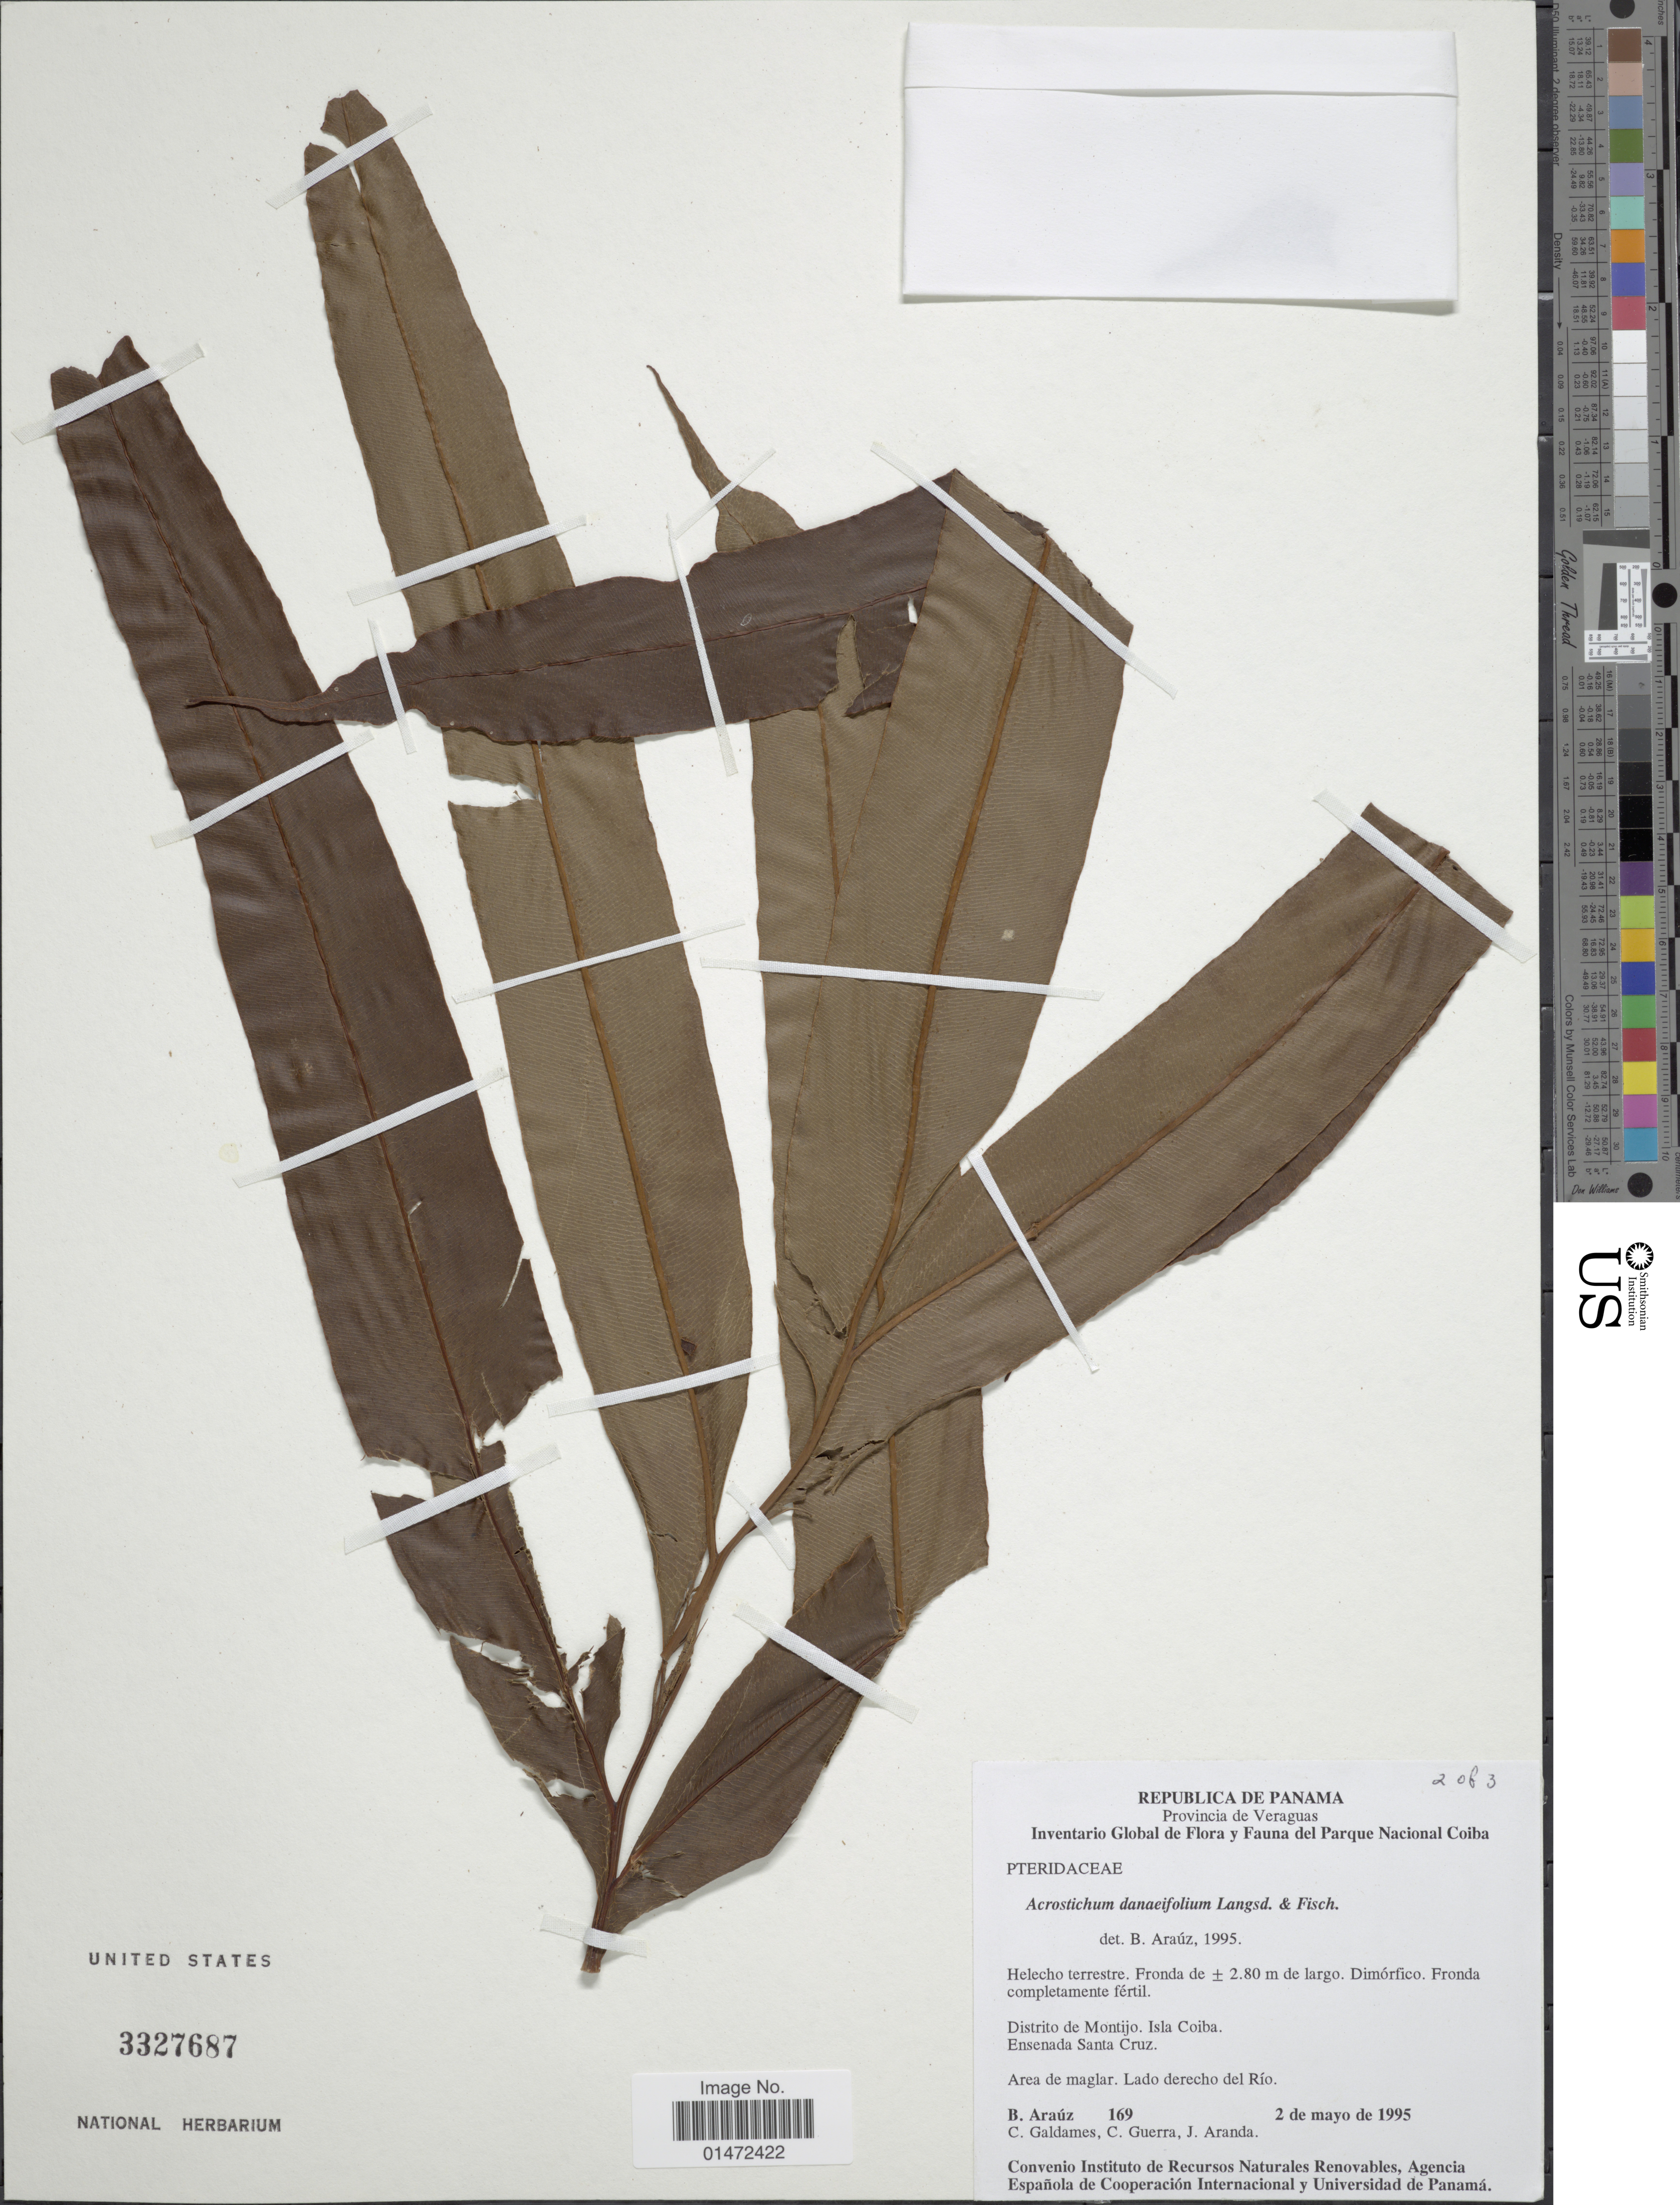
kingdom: Plantae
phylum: Tracheophyta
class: Polypodiopsida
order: Polypodiales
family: Pteridaceae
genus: Acrostichum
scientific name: Acrostichum danaeifolium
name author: Langsd. & Fisch.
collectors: B. Araúz, C. Galdames, C. Guerra & J. Aranda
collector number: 169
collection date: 1995-05-02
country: Panama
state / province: Veraguas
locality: Distrito de Montijo. Isla Coiba. Ensenada Santa Cruz. Area de maglar. Lado derecho del Río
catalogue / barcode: US 3327687